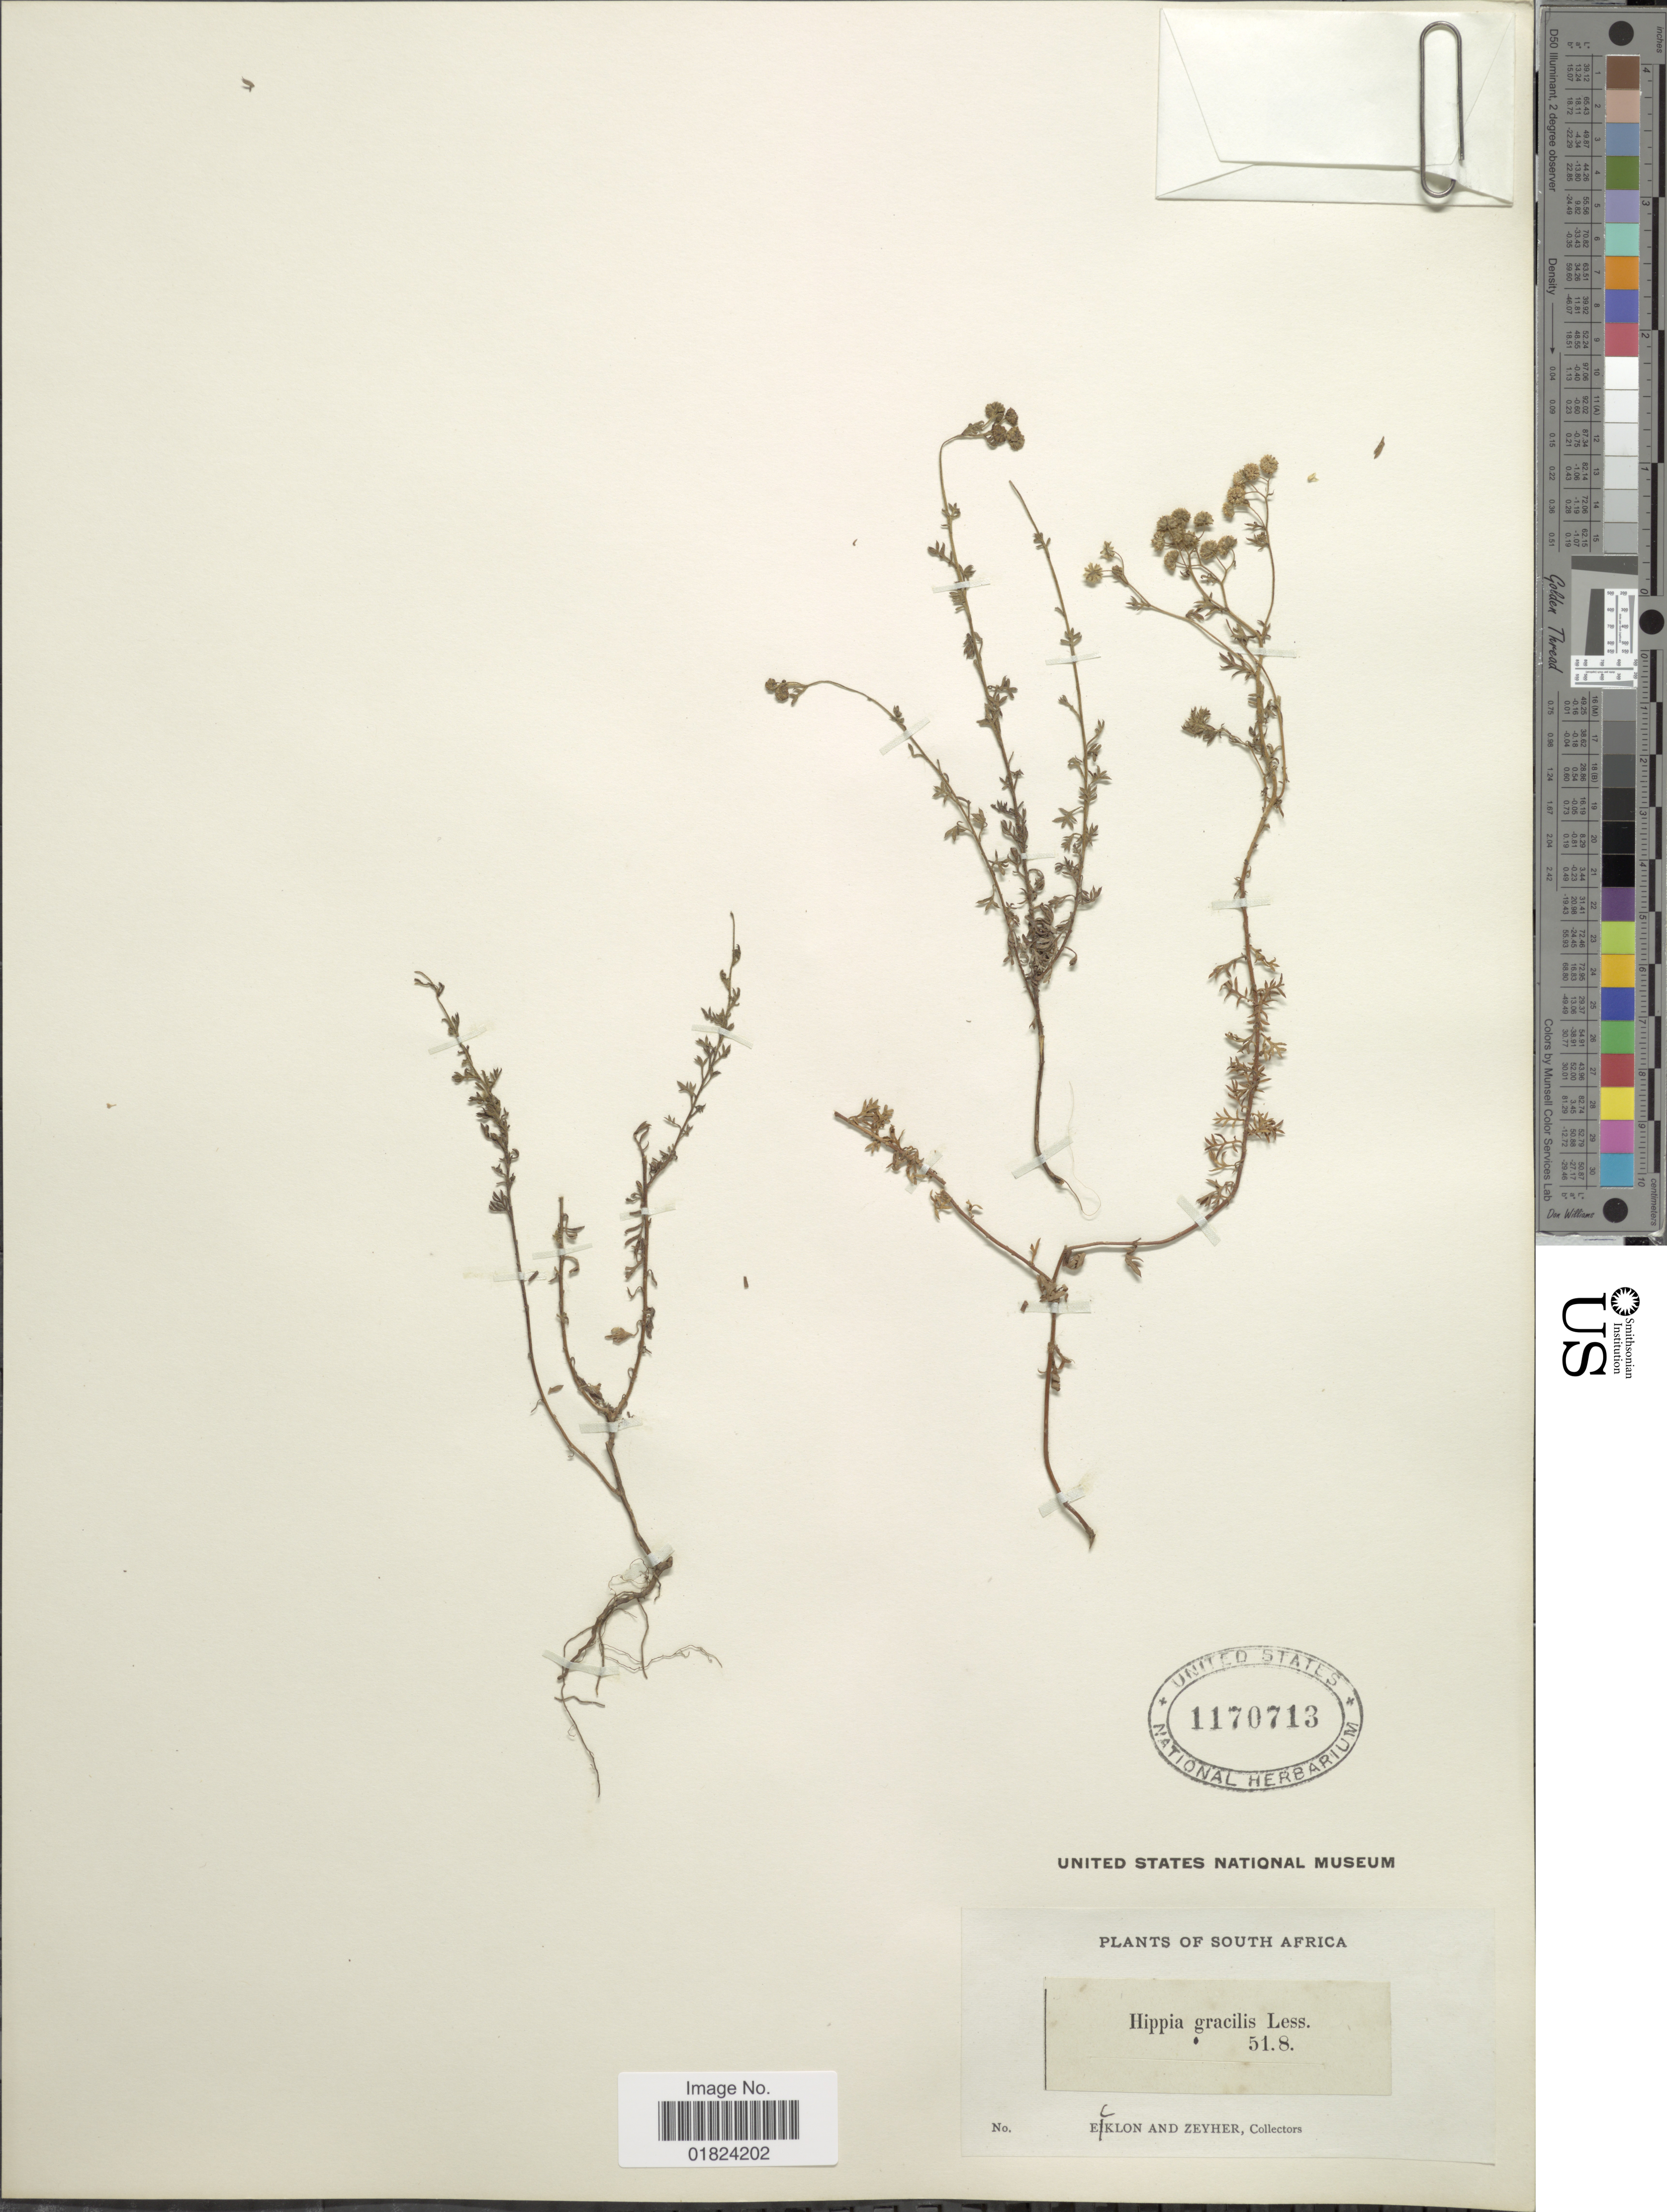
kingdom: Plantae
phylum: Tracheophyta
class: Magnoliopsida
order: Asterales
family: Asteraceae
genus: Hippia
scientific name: Hippia gracilis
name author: Less.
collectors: -. Ecklon & -. Zeyher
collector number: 51.8?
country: South Africa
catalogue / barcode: US 1170713